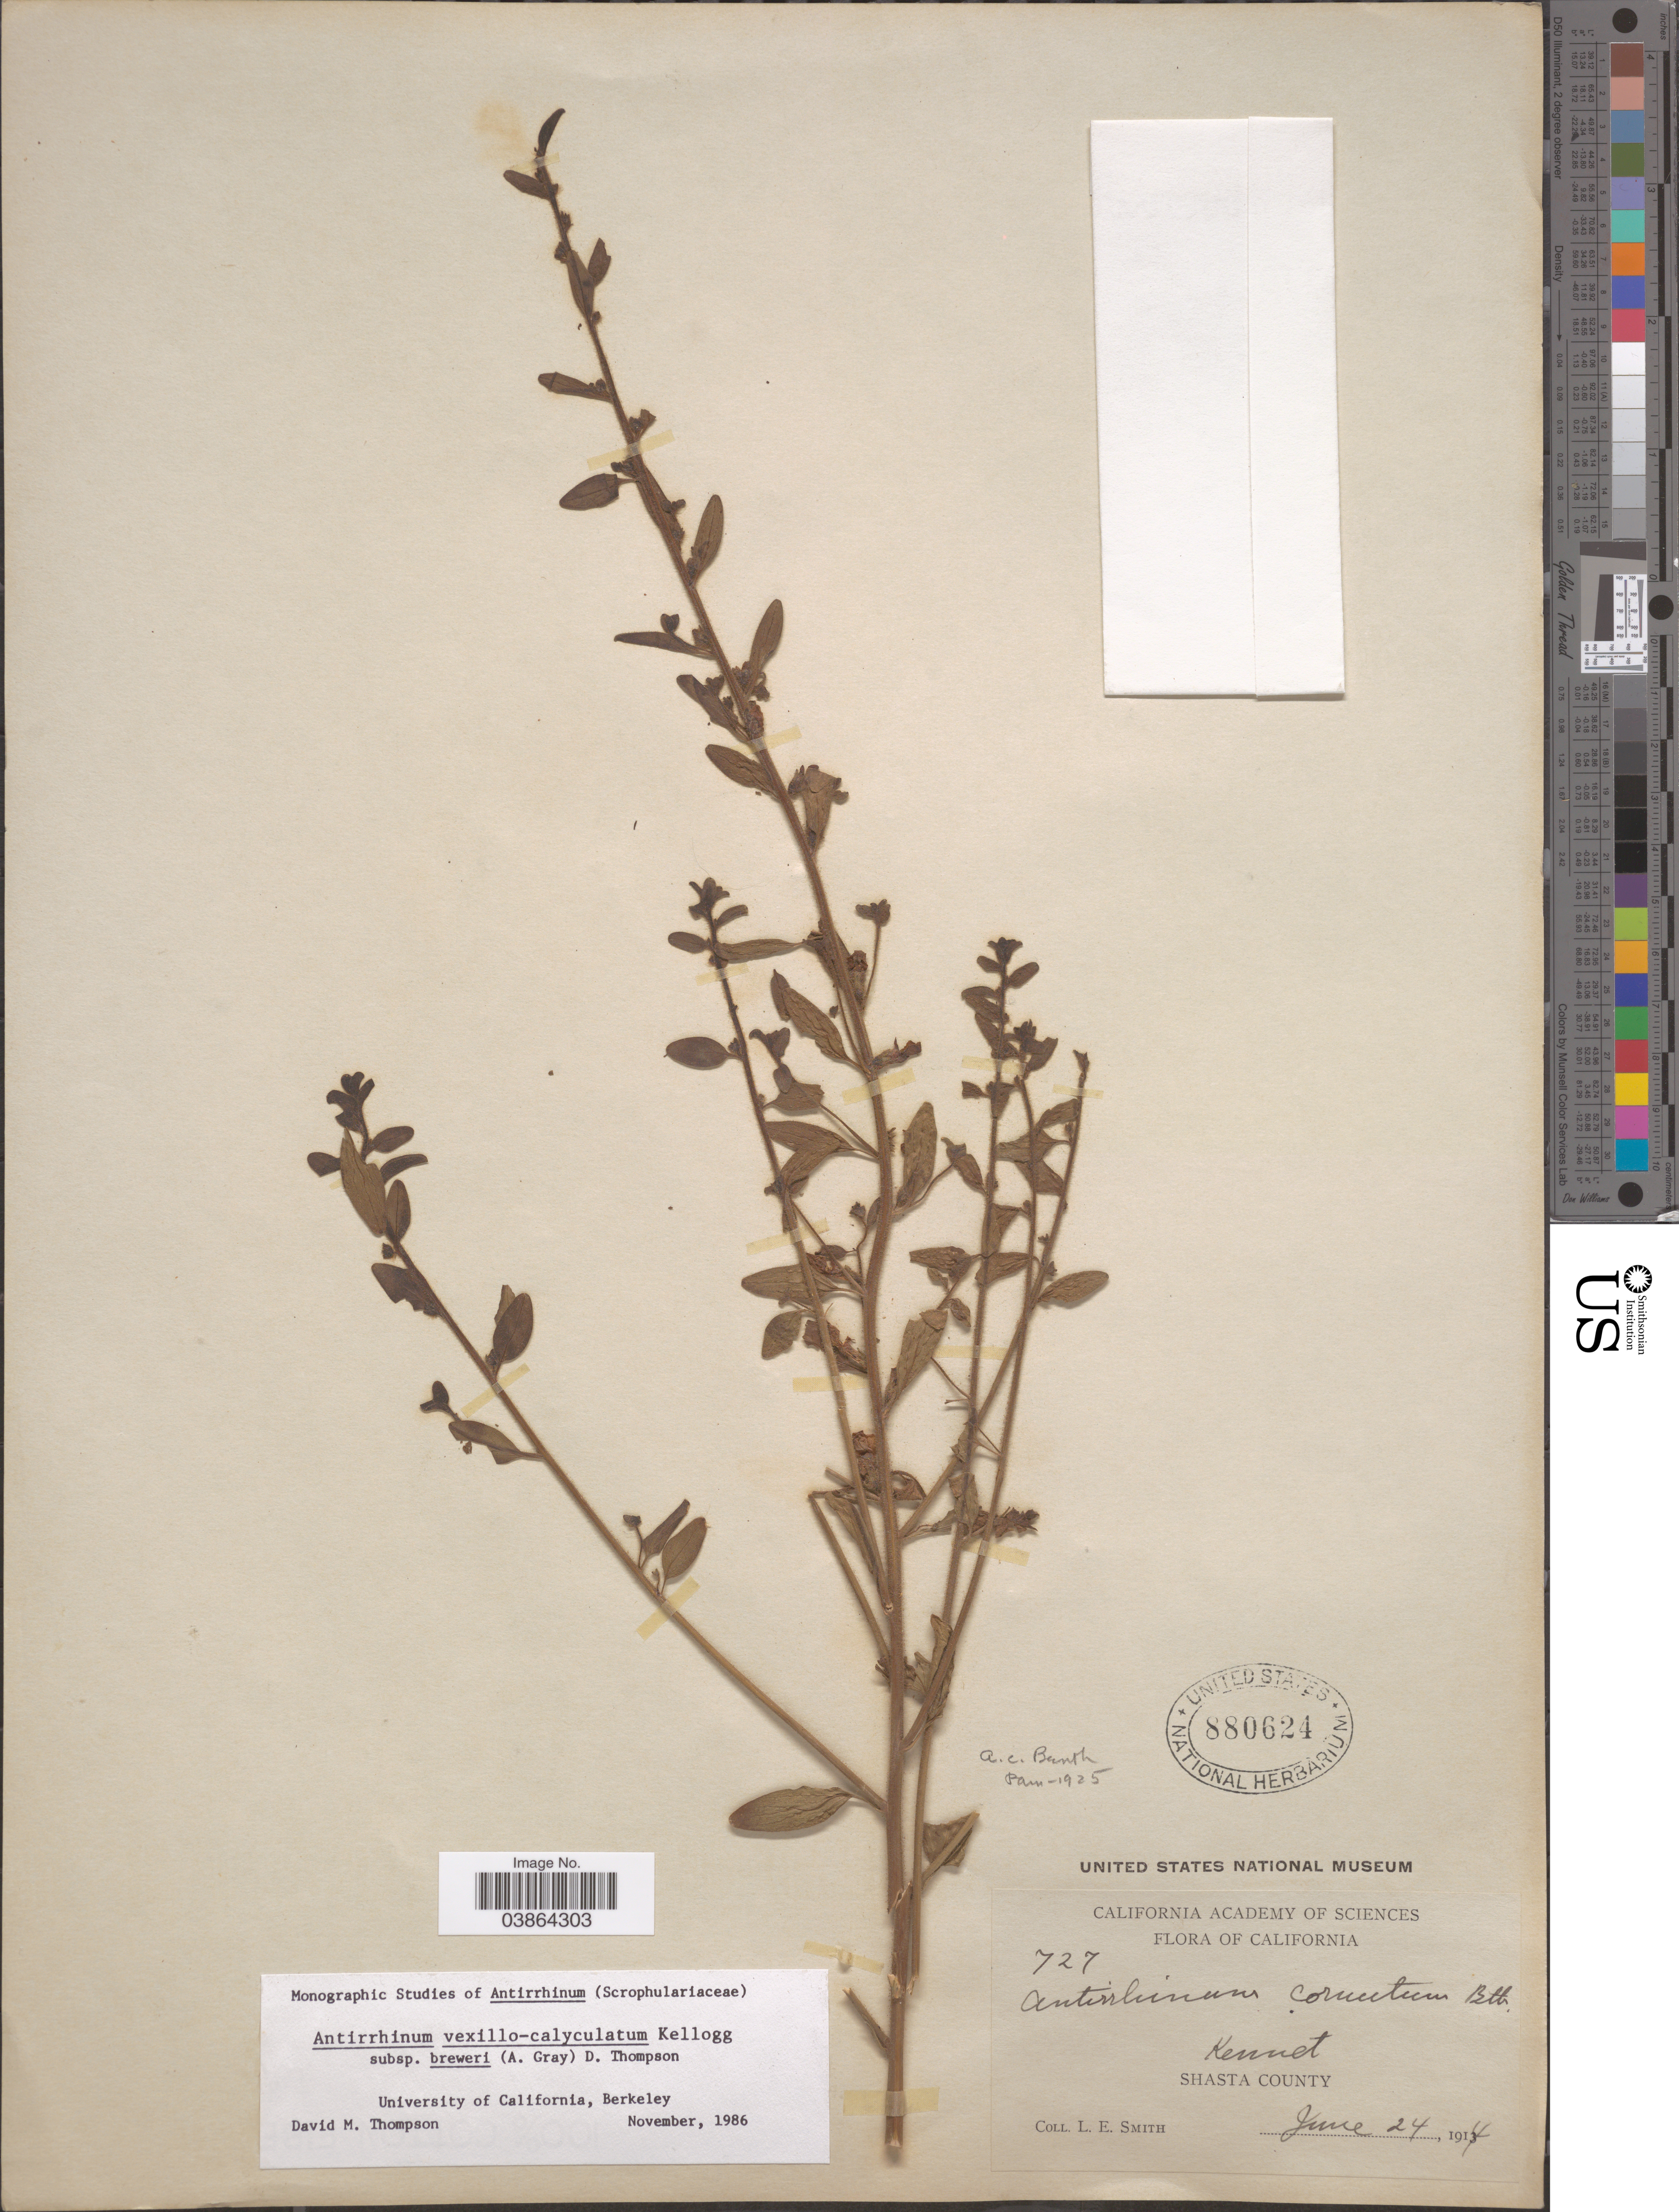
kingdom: Plantae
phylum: Tracheophyta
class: Magnoliopsida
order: Lamiales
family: Plantaginaceae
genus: Sairocarpus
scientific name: Sairocarpus vexillocalyculatus subsp. breweri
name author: (A. Gray) Barringer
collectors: L. E. Smith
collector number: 727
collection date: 1914-06-24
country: United States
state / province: California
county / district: Shasta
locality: Kennet. Shasta County.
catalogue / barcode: US 880624